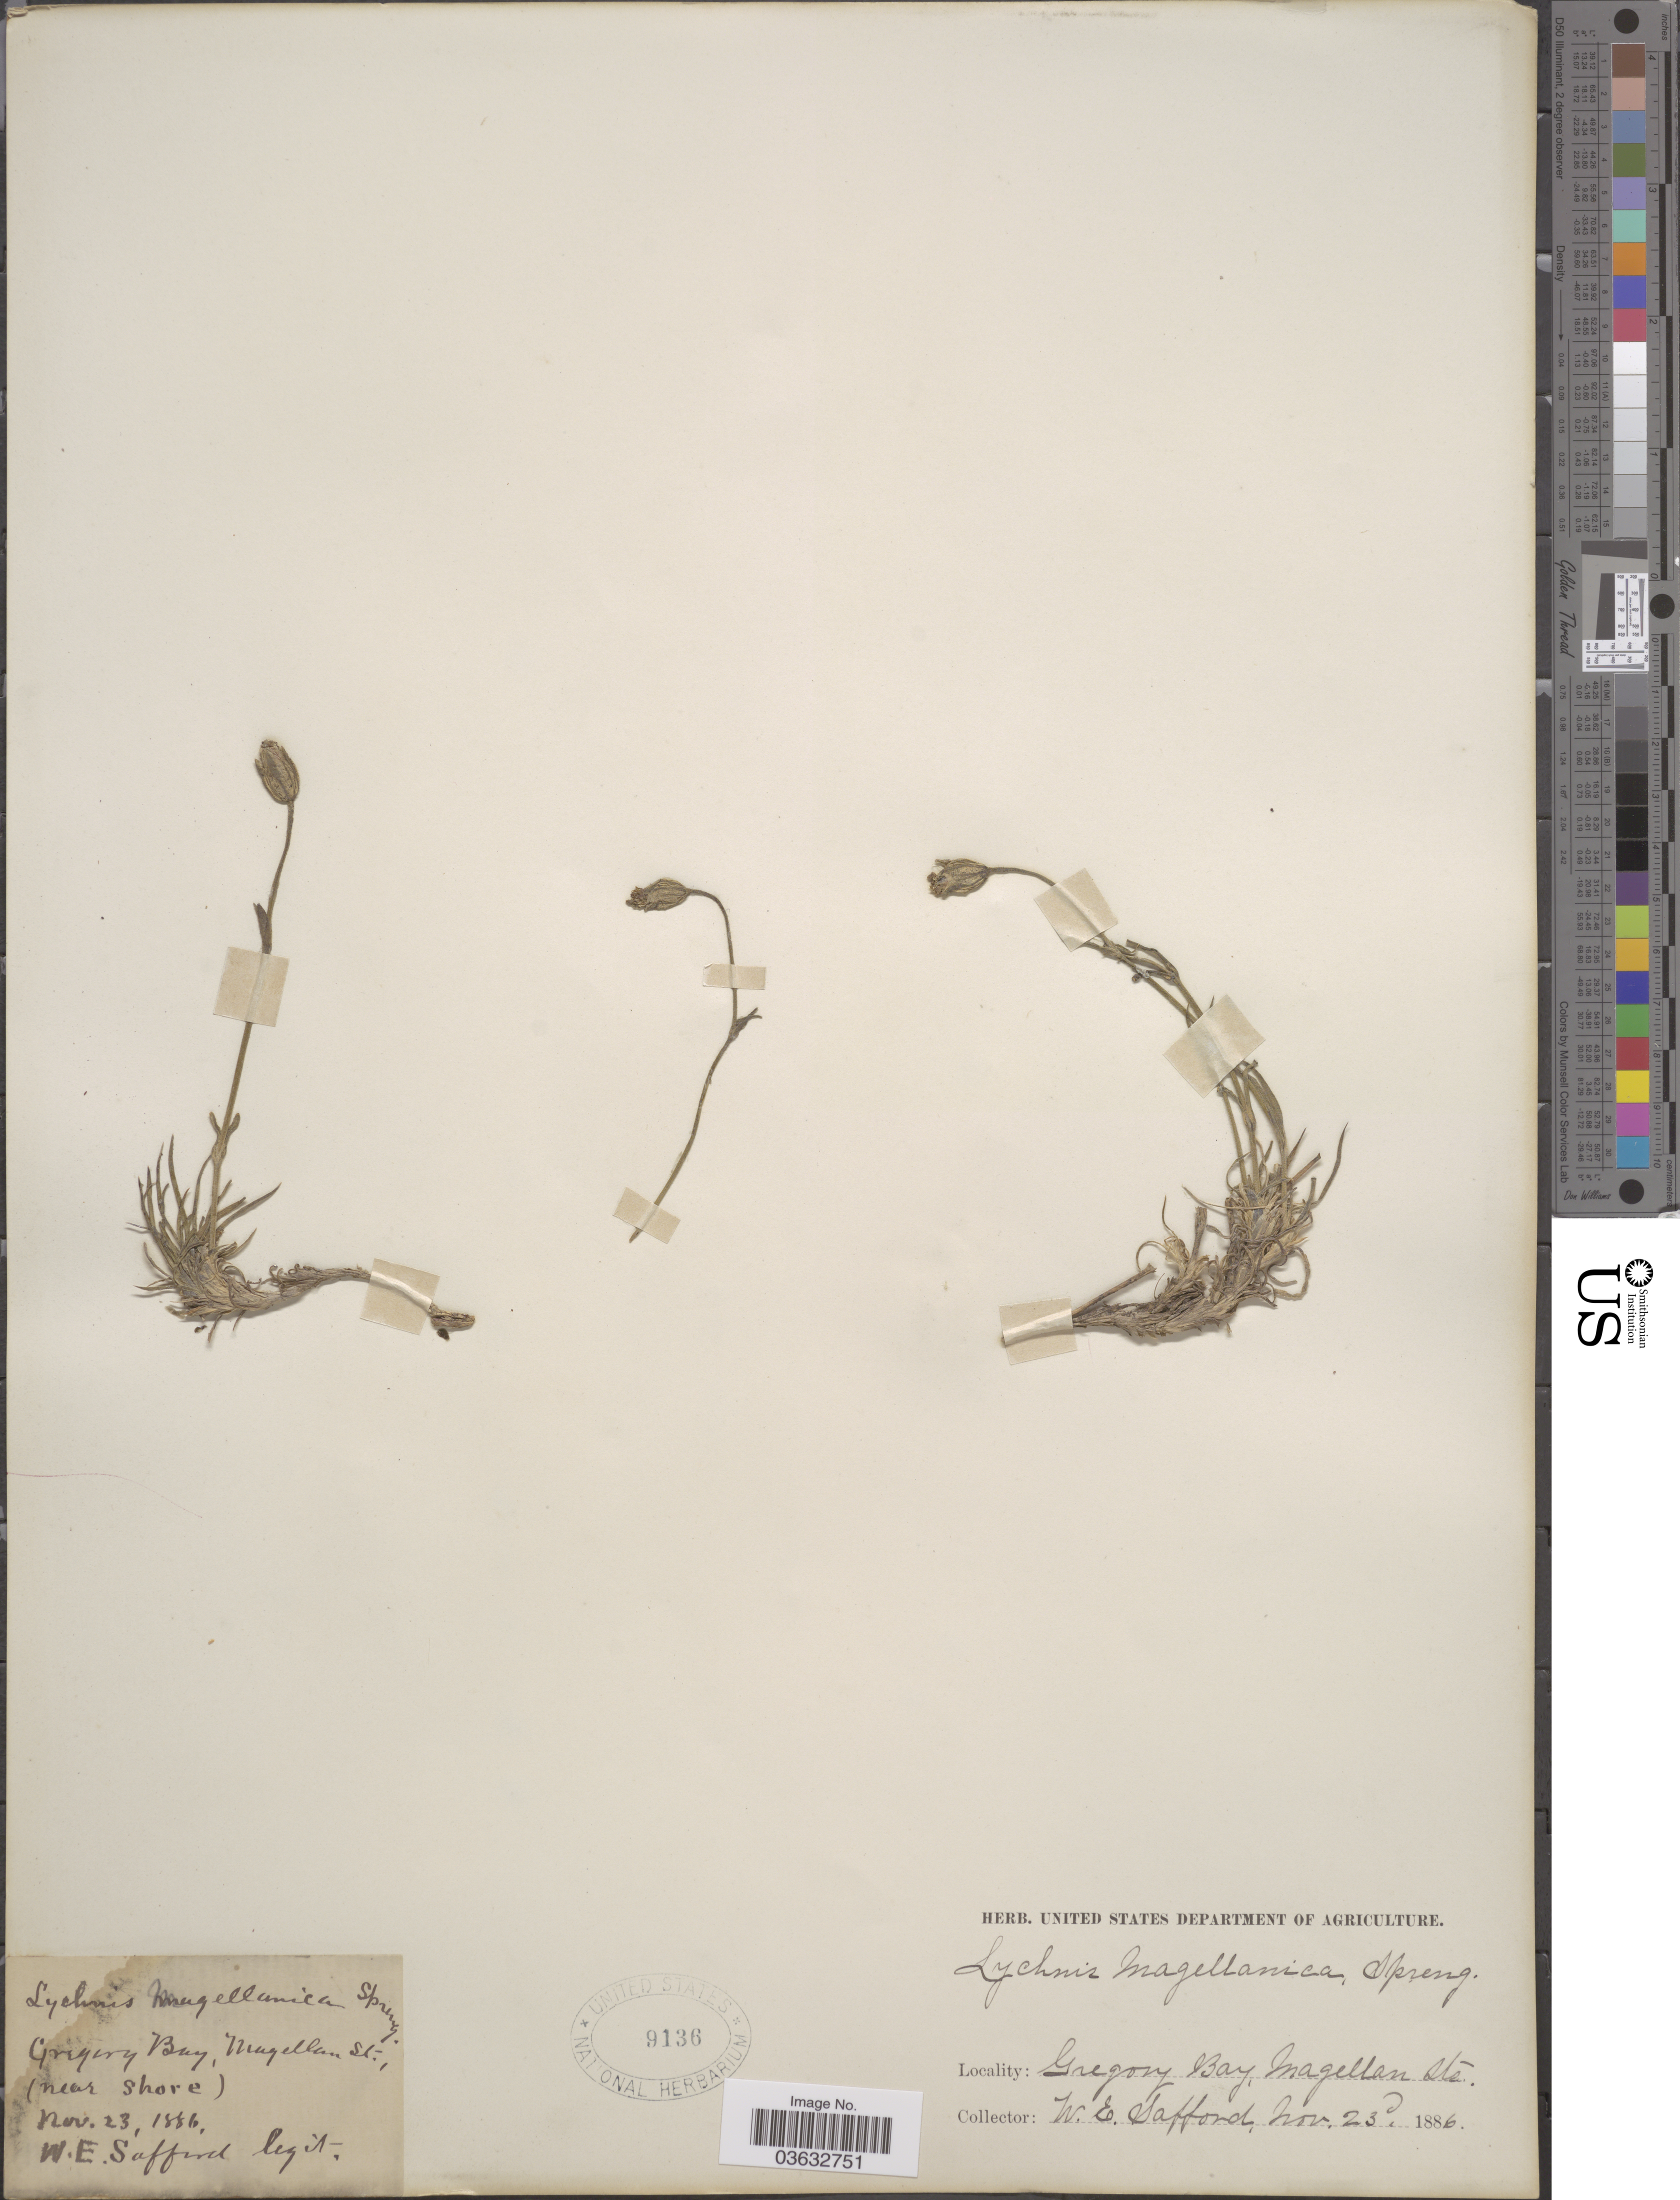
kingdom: Plantae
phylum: Tracheophyta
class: Magnoliopsida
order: Caryophyllales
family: Caryophyllaceae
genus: Silene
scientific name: Silene magellanica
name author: Bocquet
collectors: W. E. Safford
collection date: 1886-11-23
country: Chile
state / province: Magallanes y de la Antártica Chilena (XII)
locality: Gregory Bay, Magellan Sts (near shore).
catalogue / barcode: US 9136